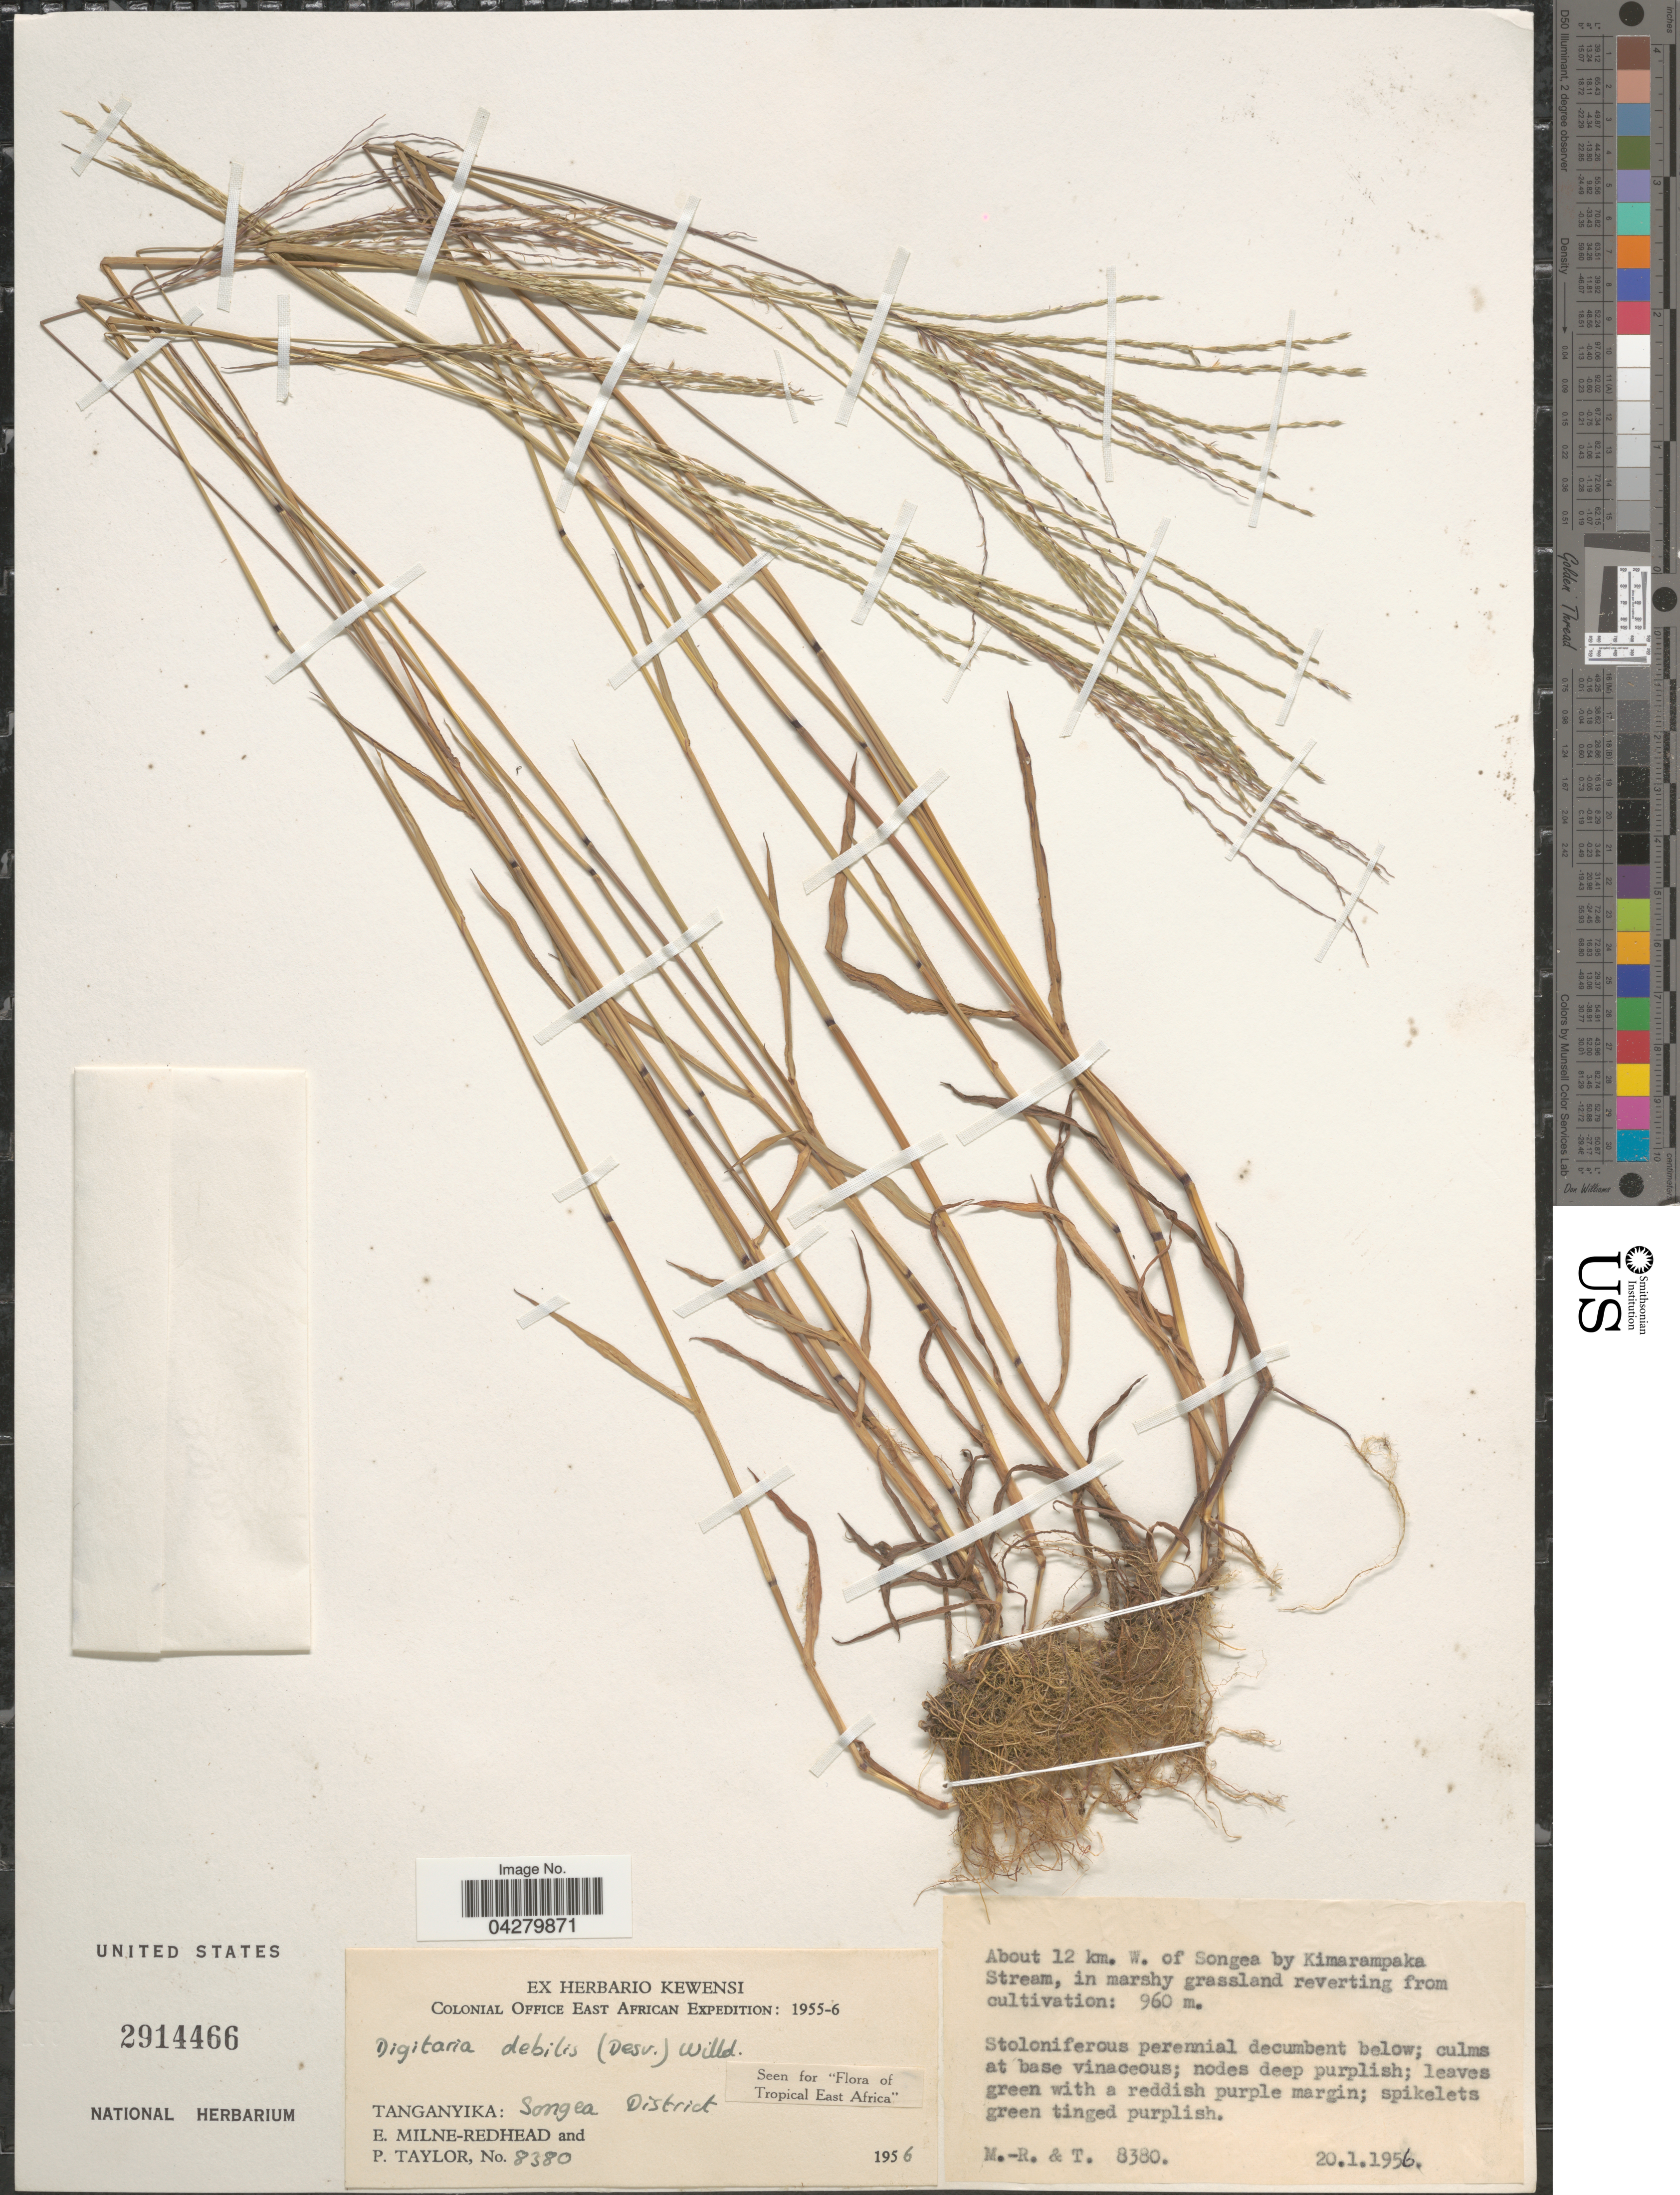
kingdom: Plantae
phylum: Tracheophyta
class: Liliopsida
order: Poales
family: Poaceae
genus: Digitaria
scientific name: Digitaria debilis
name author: (Desf.) Willd.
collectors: E. W. Milne-Redhead & P. Taylor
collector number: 8380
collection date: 1956-01-20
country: Tanzania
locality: Colonial Office East African Expedition: 1955-6. Tanganyika: Songea District. About 12 km. W. of Songea by Kimarampaka Stream.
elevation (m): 960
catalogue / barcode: US 2914466